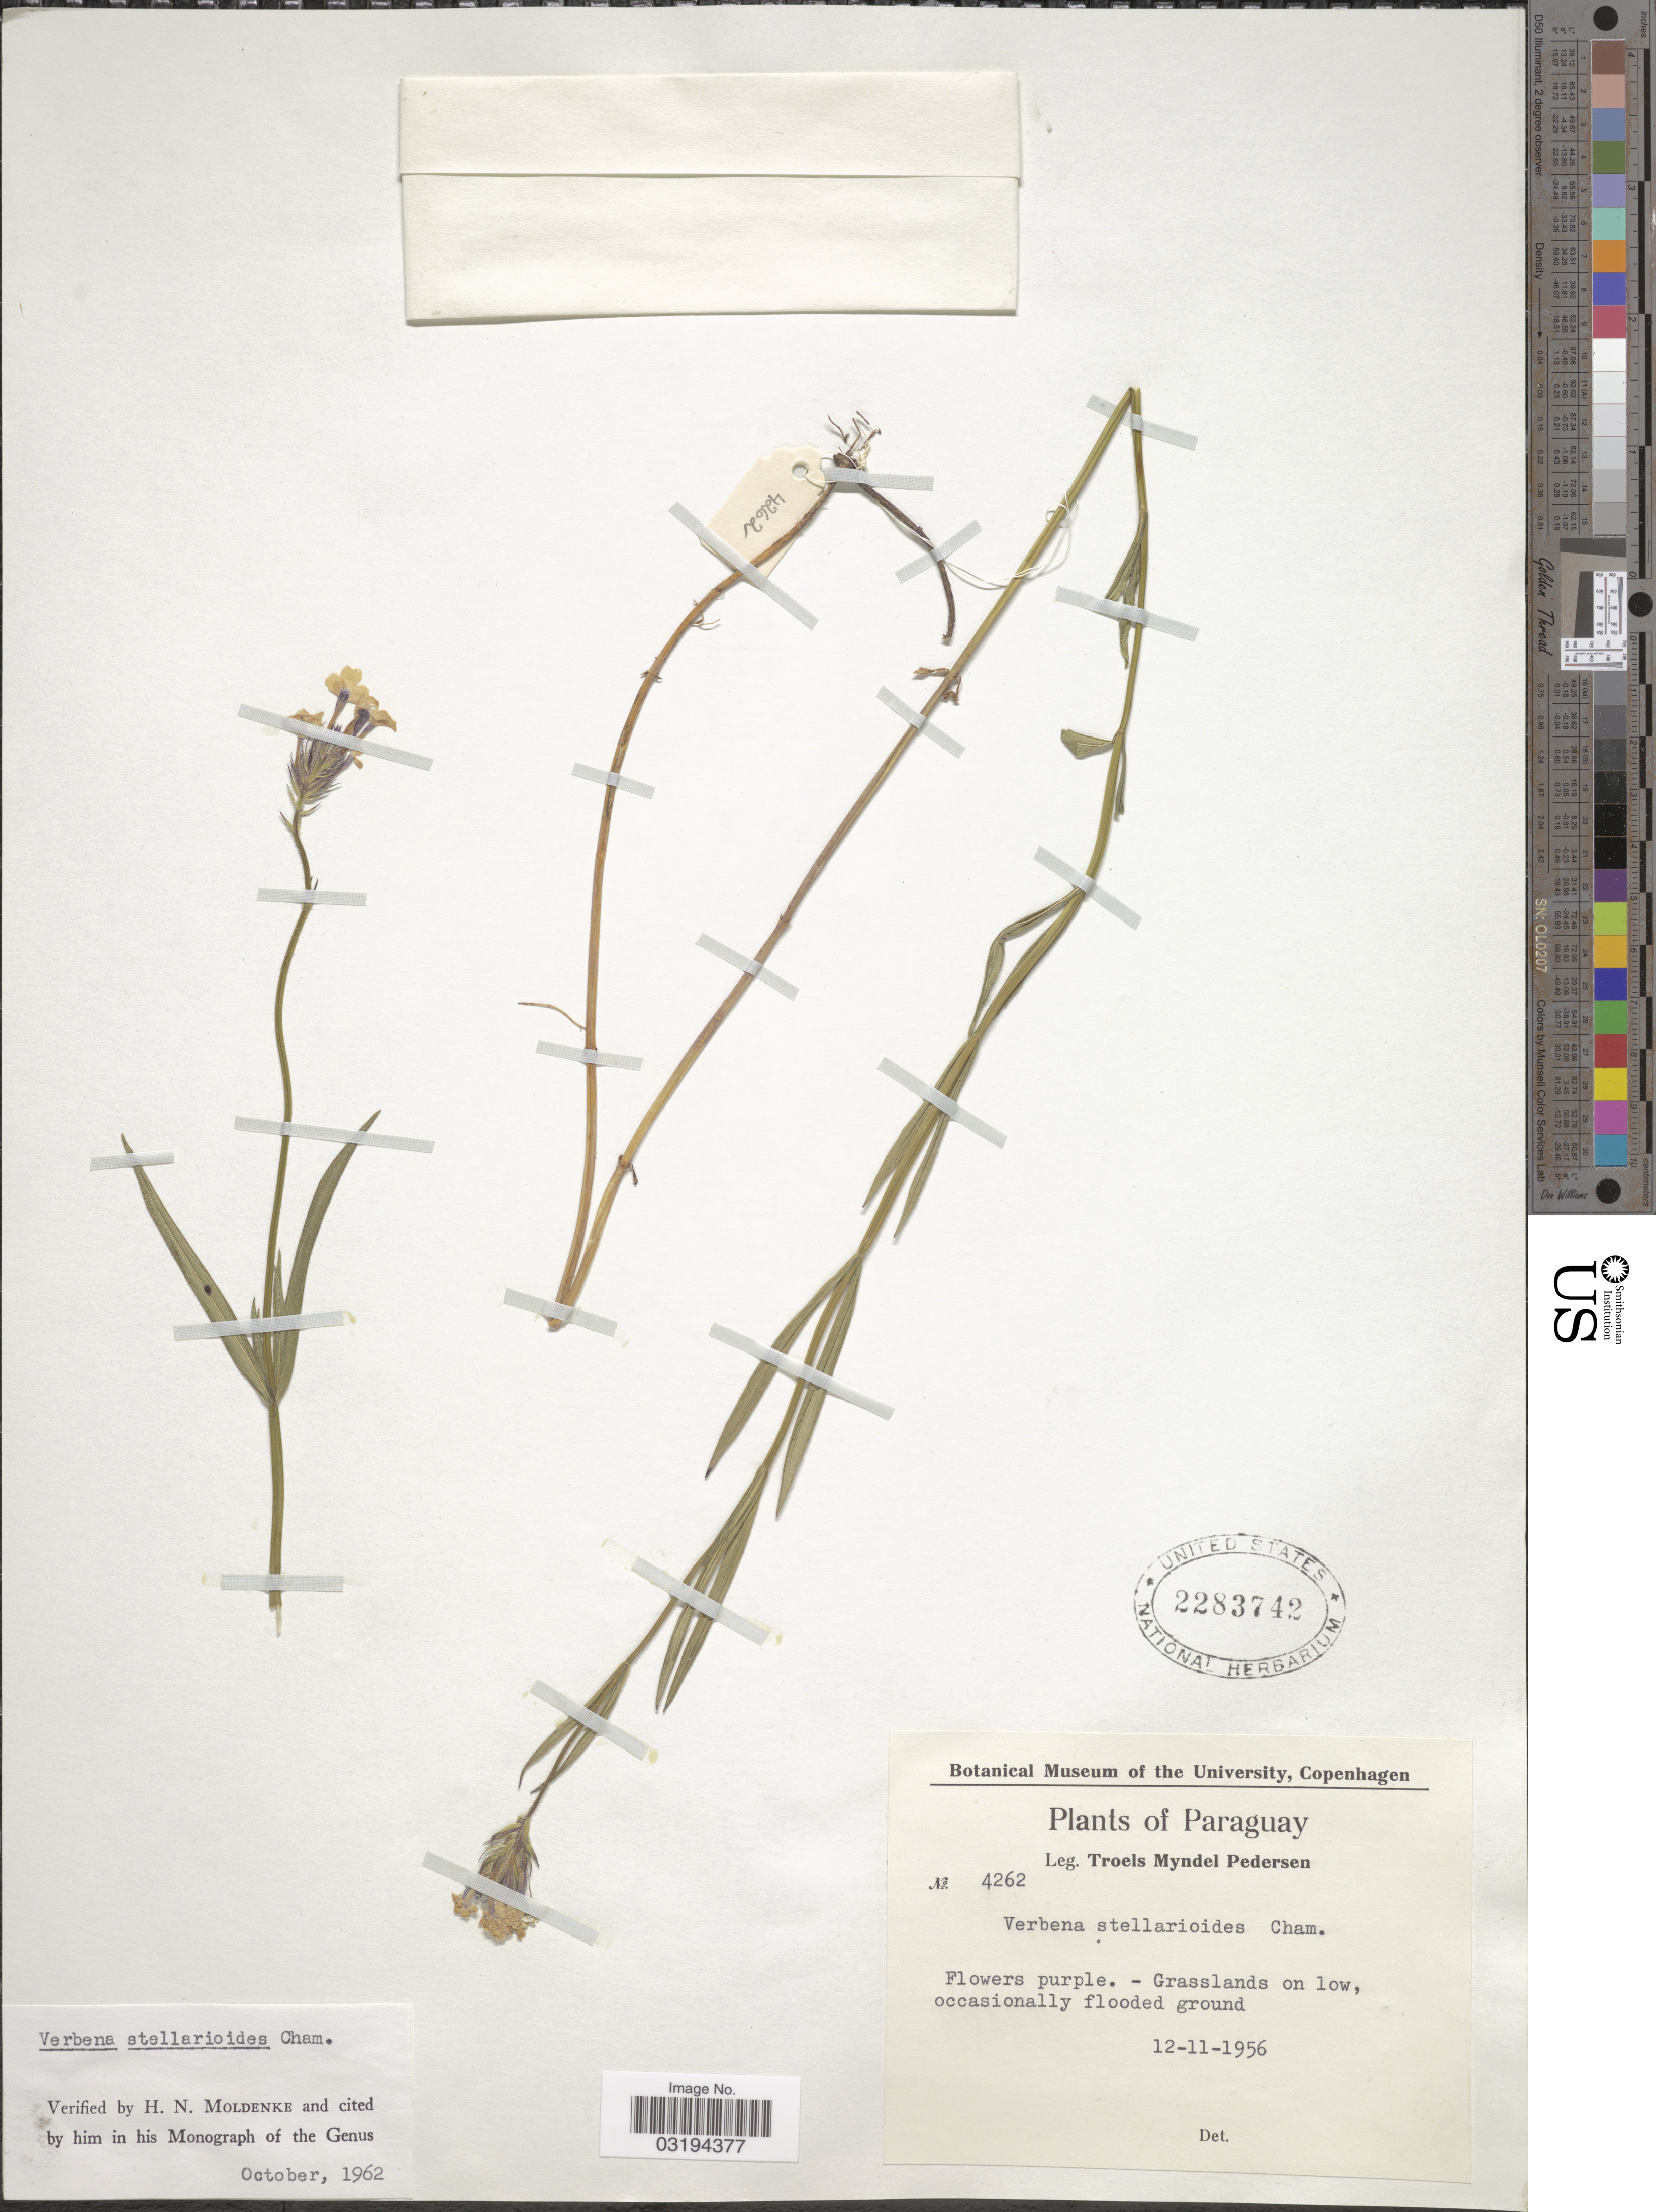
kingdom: Plantae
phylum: Tracheophyta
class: Magnoliopsida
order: Lamiales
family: Verbenaceae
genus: Verbena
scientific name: Verbena stellarioides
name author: Cham.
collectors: T. Pederson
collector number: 4262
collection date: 1956-11-12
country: Paraguay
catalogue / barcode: US 2283742